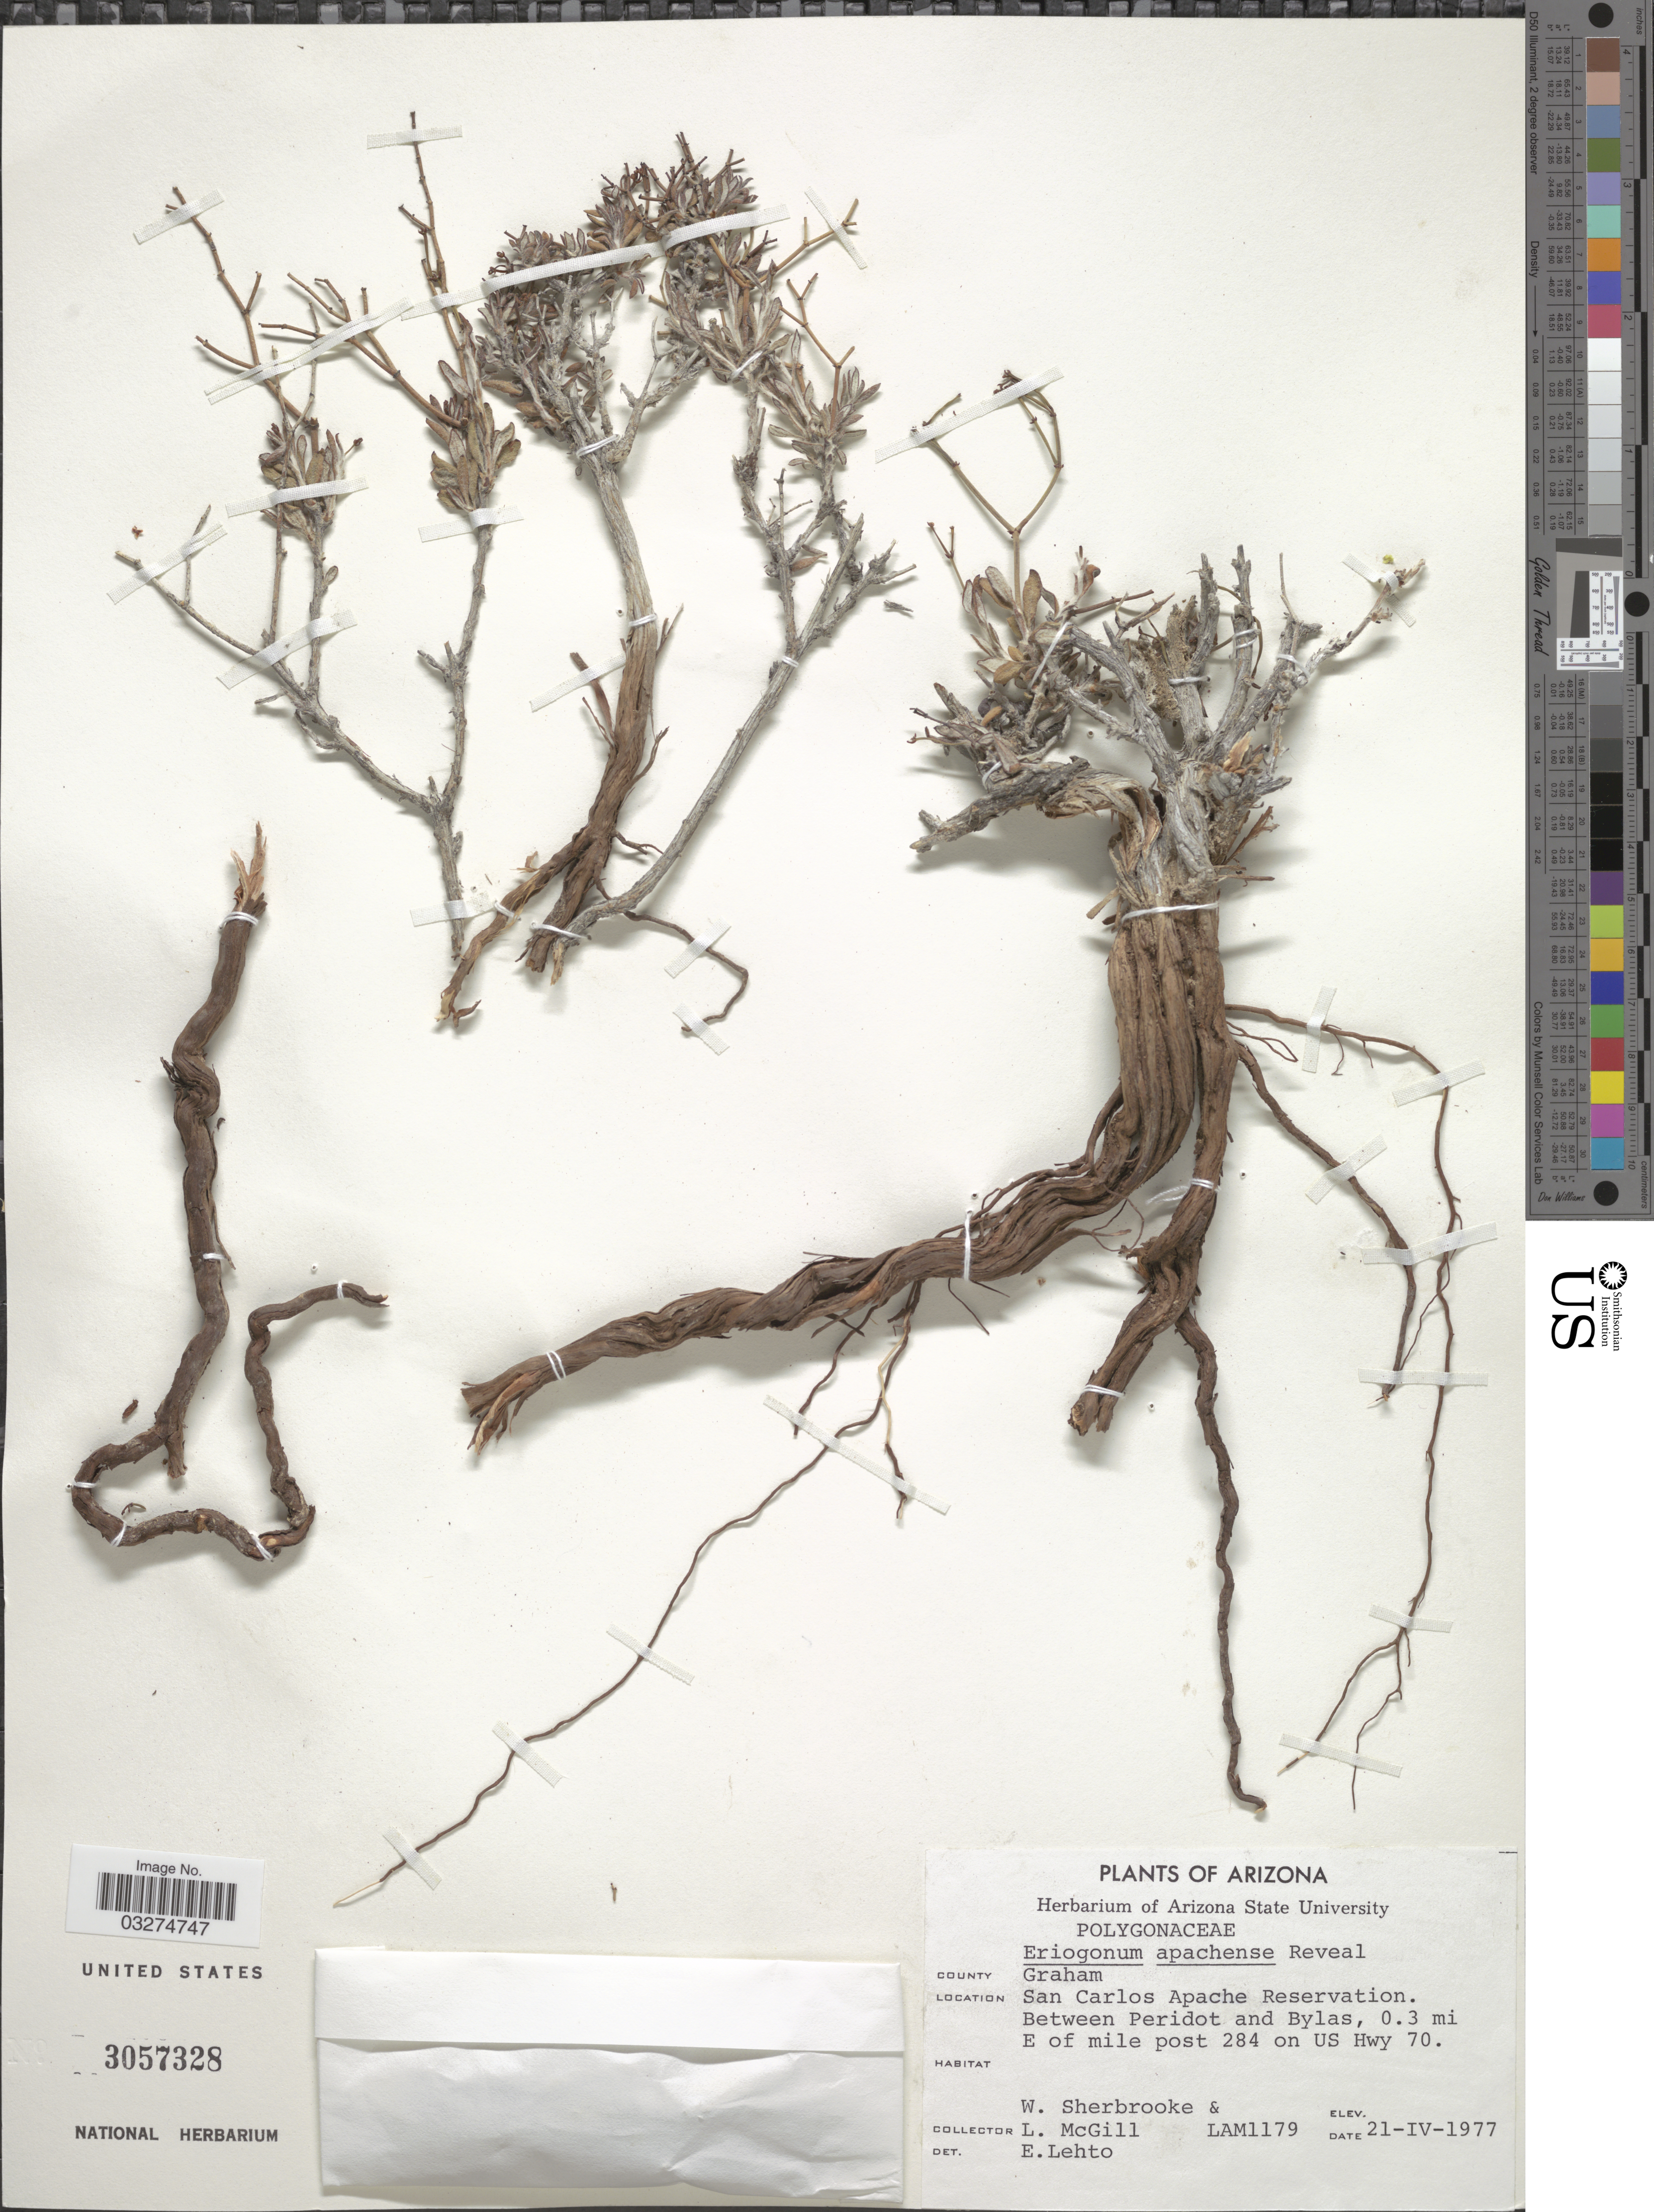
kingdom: Plantae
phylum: Tracheophyta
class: Magnoliopsida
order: Caryophyllales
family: Polygonaceae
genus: Eriogonum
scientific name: Eriogonum apachense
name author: Reveal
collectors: W. Sherbrooke, L. McGill & E. Lehto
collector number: LAM1179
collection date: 1977-04-21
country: United States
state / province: Arizona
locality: County Graham. San Carlos Apache Reservation. Between Peridot and Bylas, 0.3 mi E of mile post 284 on US Hwy 70.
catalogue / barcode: US 3057328